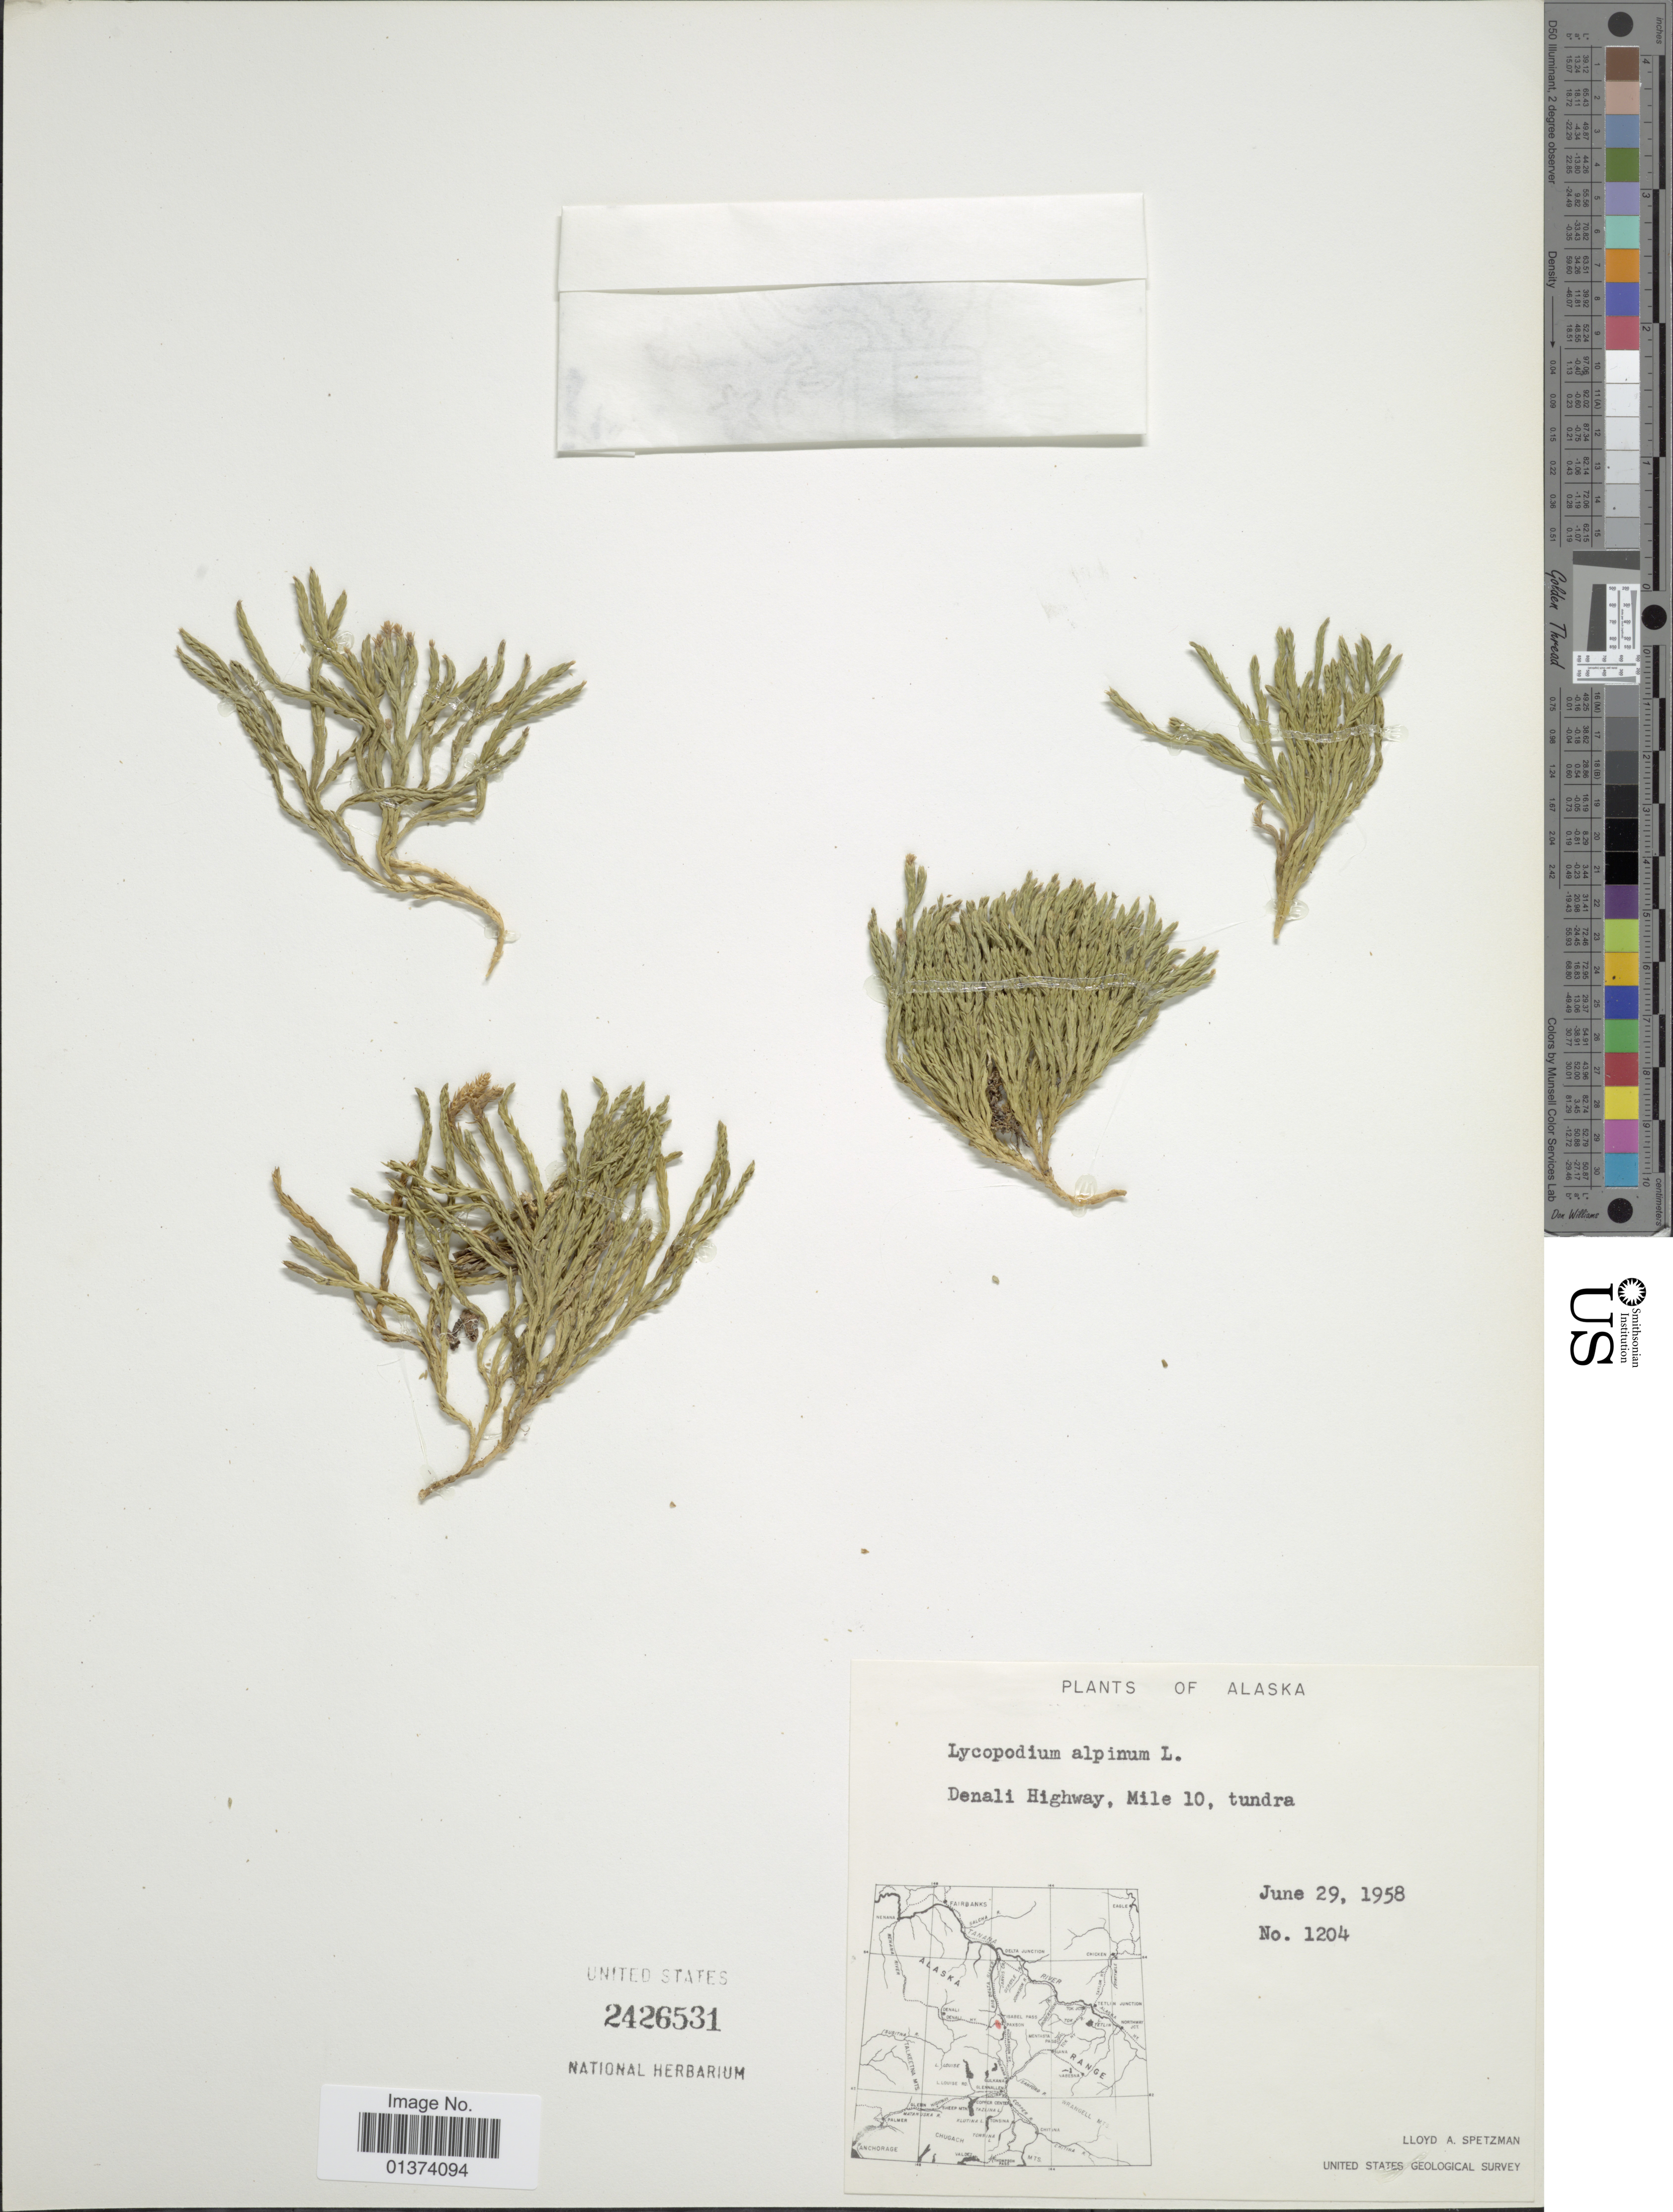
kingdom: Plantae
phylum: Tracheophyta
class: Lycopodiopsida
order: Lycopodiales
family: Lycopodiaceae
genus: Diphasiastrum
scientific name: Diphasiastrum alpinum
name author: (L.) Holub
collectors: L. Spetzman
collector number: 1204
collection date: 1958-06-29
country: United States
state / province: Alaska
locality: Denali Highway, Mile 10, tundra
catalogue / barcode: US 2426531